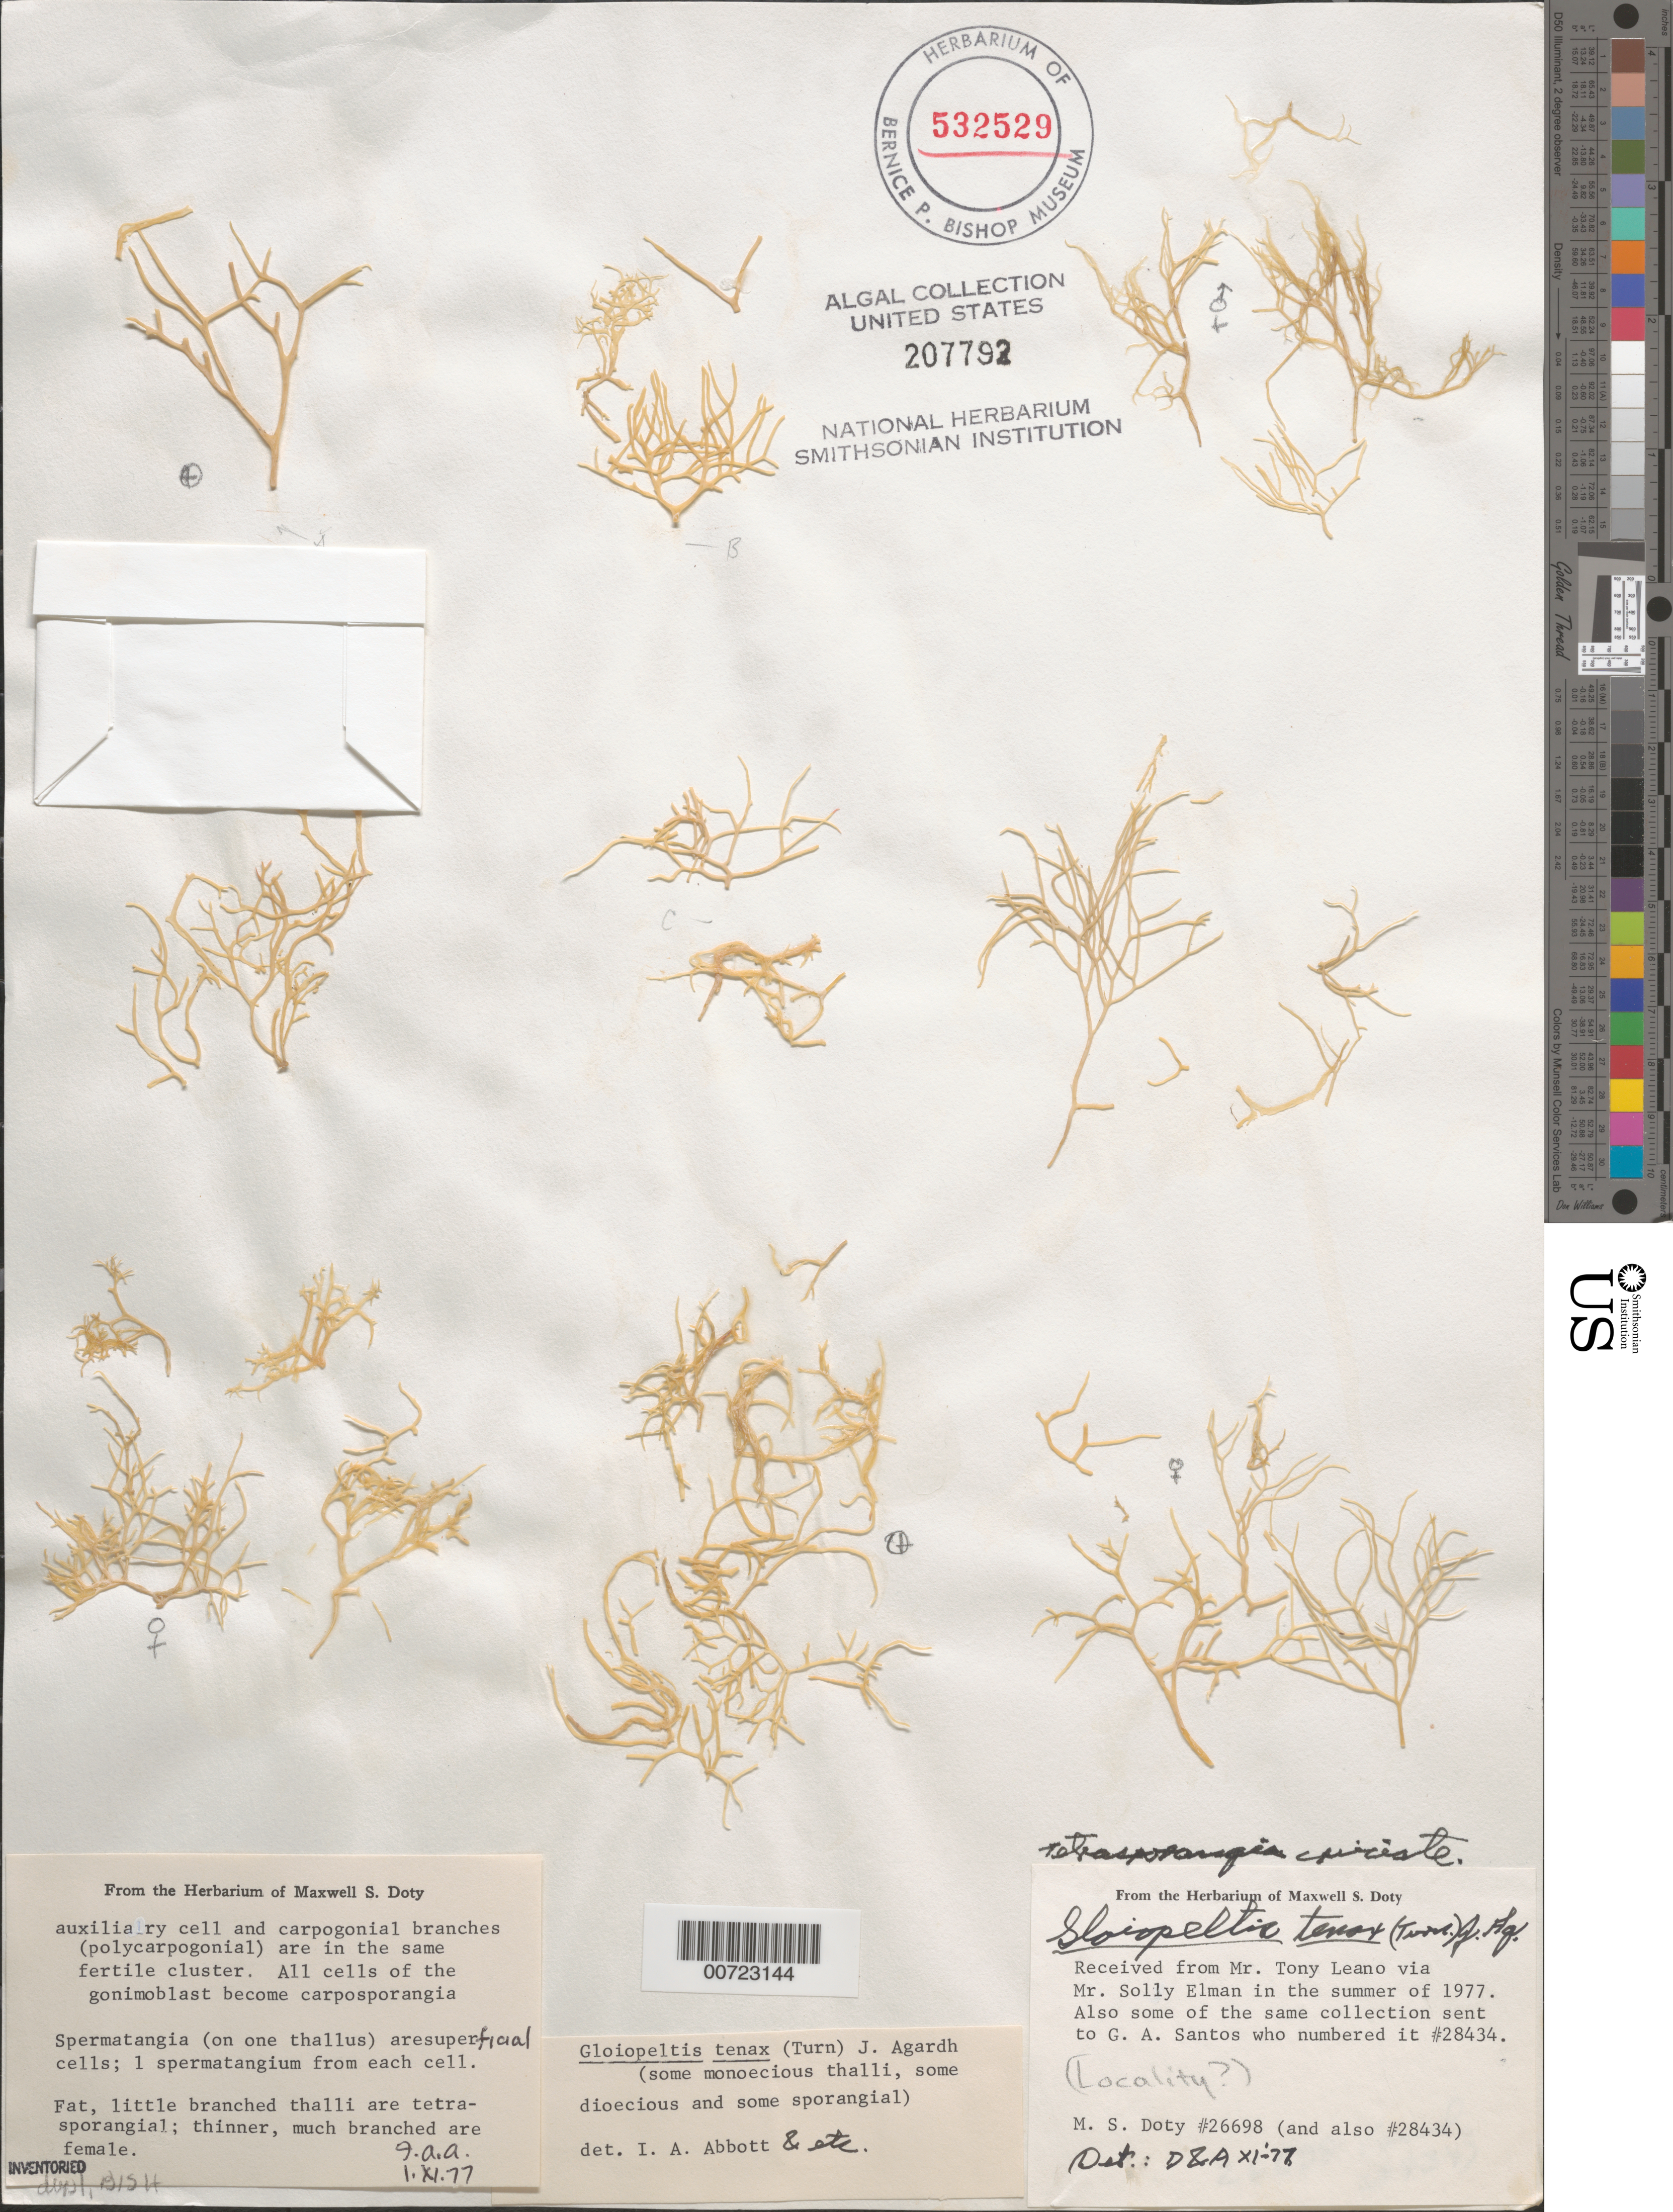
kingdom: Plantae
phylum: Rhodophyta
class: Florideophyceae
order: Gigartinales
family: Endocladiaceae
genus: Gloiopeltis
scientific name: Gloiopeltis tenax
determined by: Abbott, I. A.; Doty, M. S.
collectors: T. Leano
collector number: MSD 26698 & MSD 28434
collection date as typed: Sum 1977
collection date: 1977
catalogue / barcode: US 207792